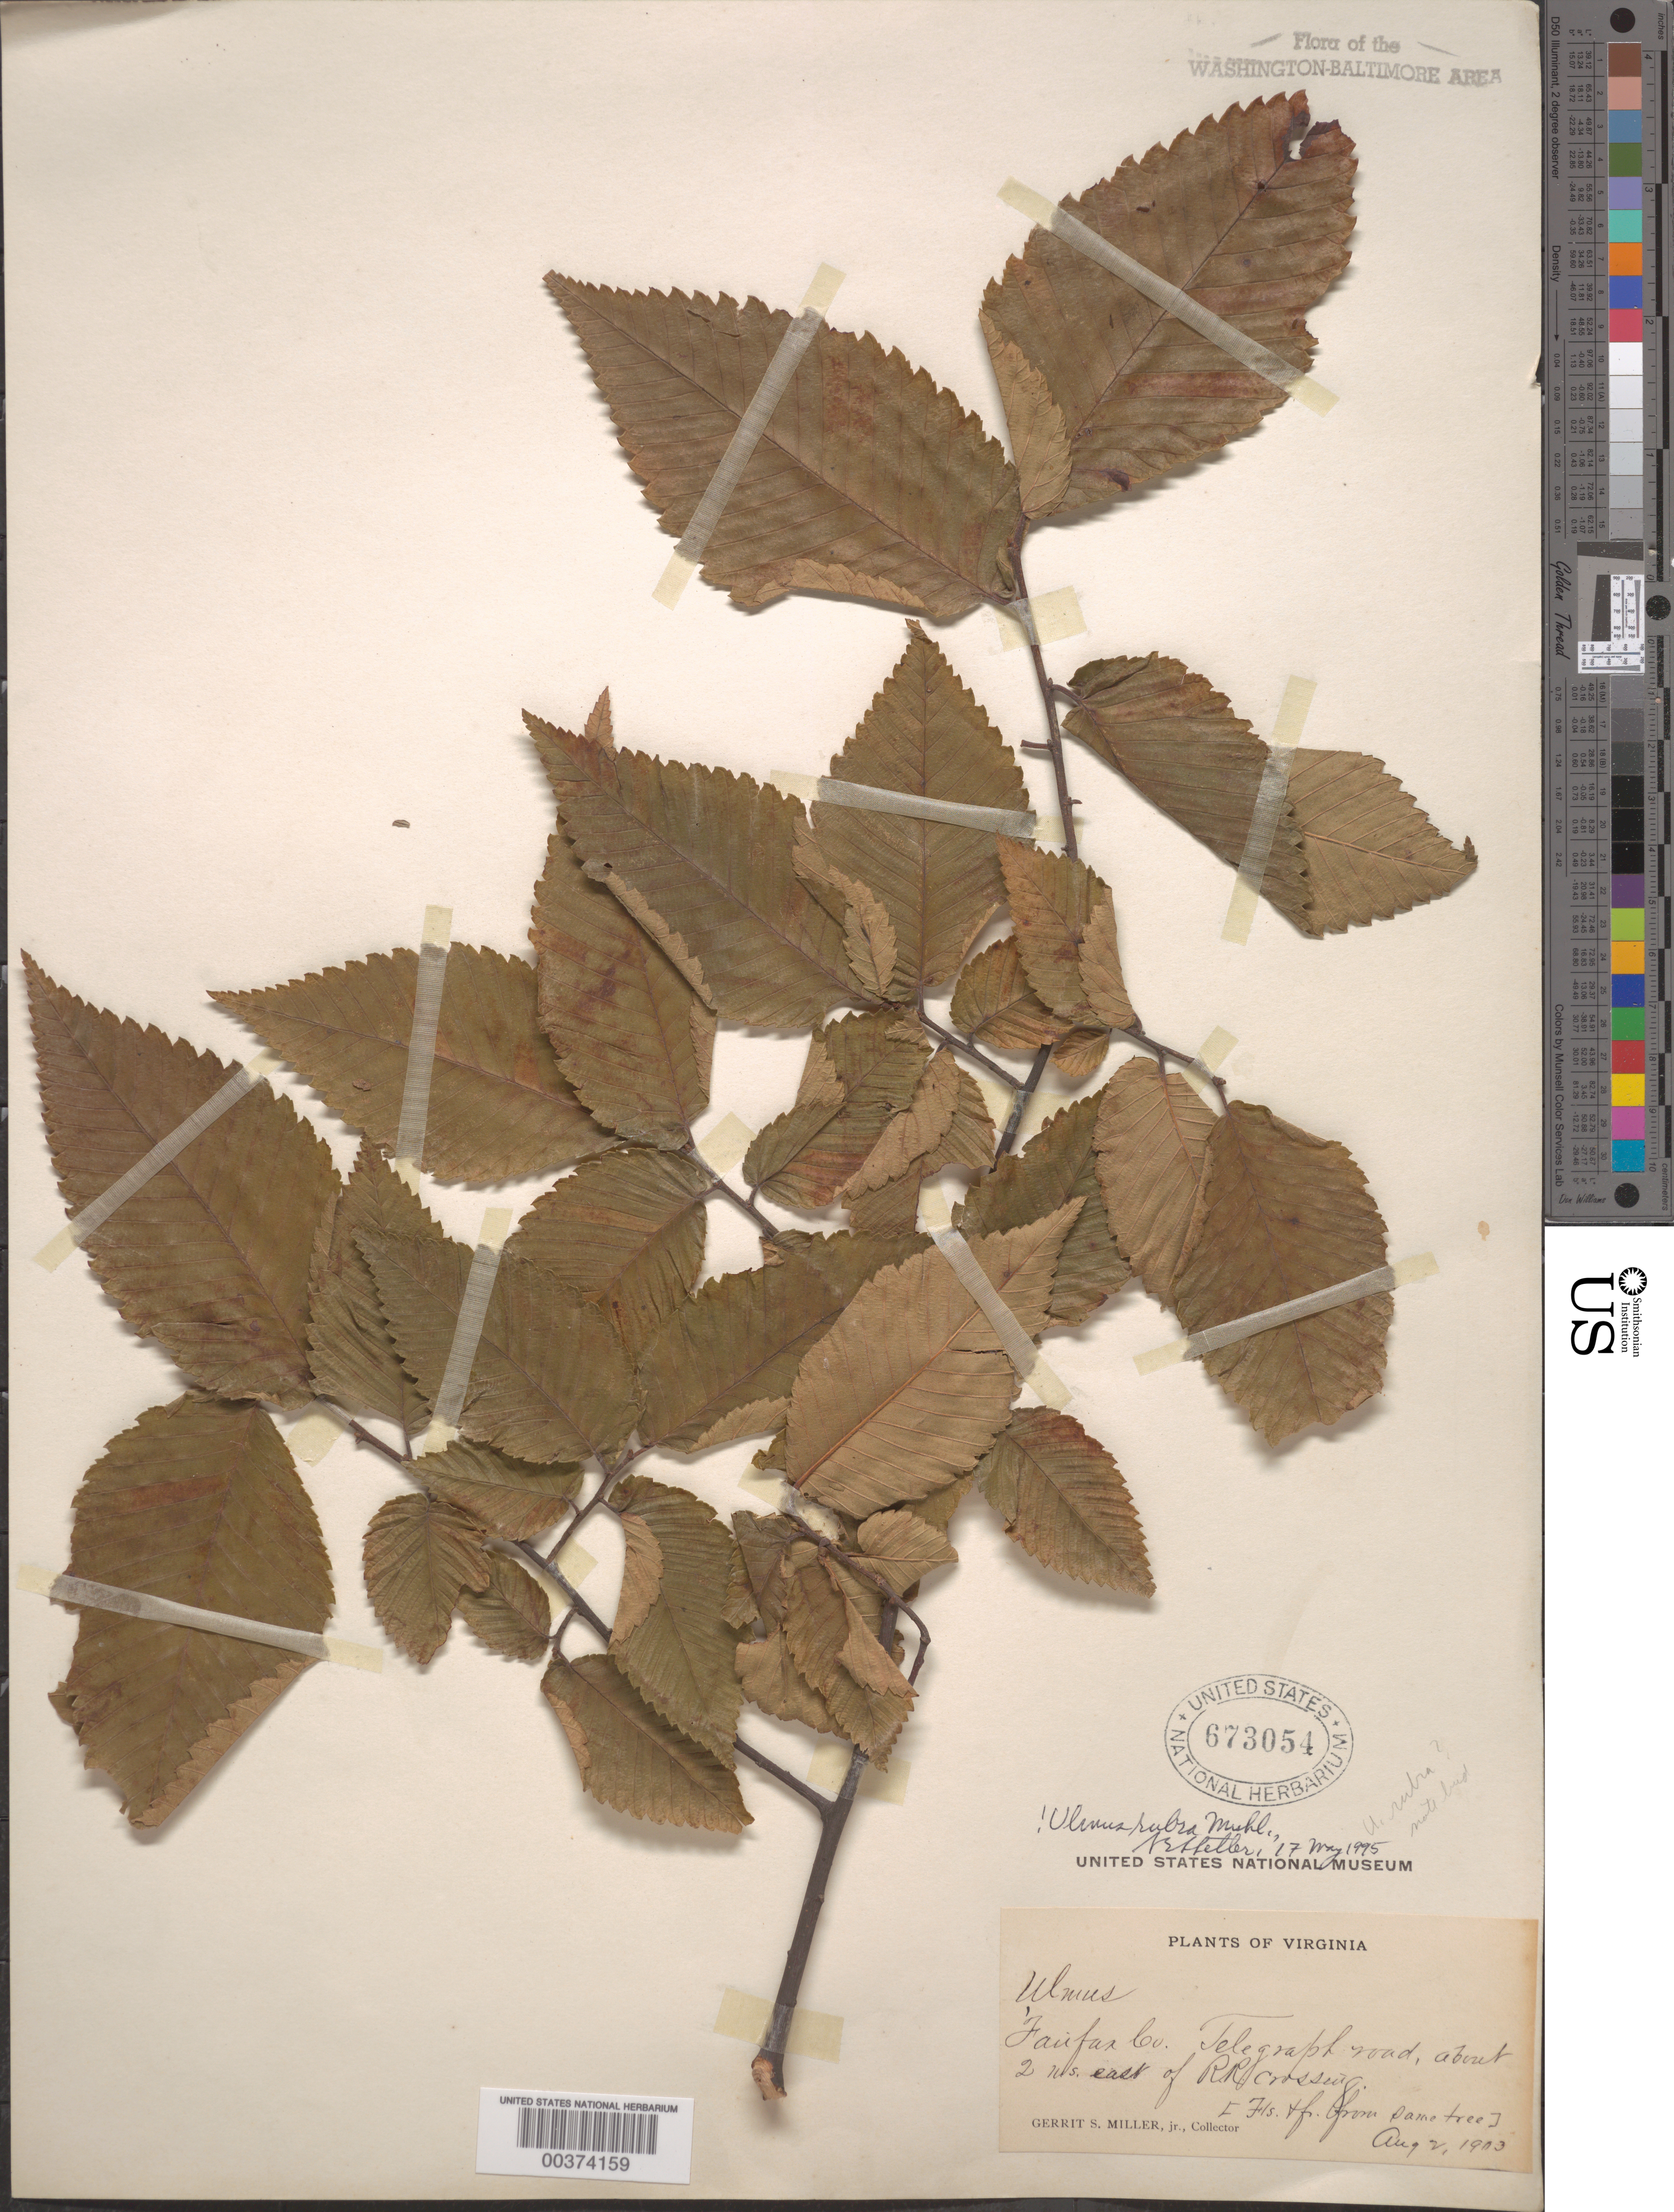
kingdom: Plantae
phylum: Tracheophyta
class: Magnoliopsida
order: Rosales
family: Ulmaceae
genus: Ulmus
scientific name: Ulmus rubra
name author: Muhl.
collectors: G. S. Miller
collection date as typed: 02 Aug 1903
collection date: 1903-08-02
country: United States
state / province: Virginia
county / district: Fairfax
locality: Telegraph Road, east of railroad Crossing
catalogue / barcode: US 673054